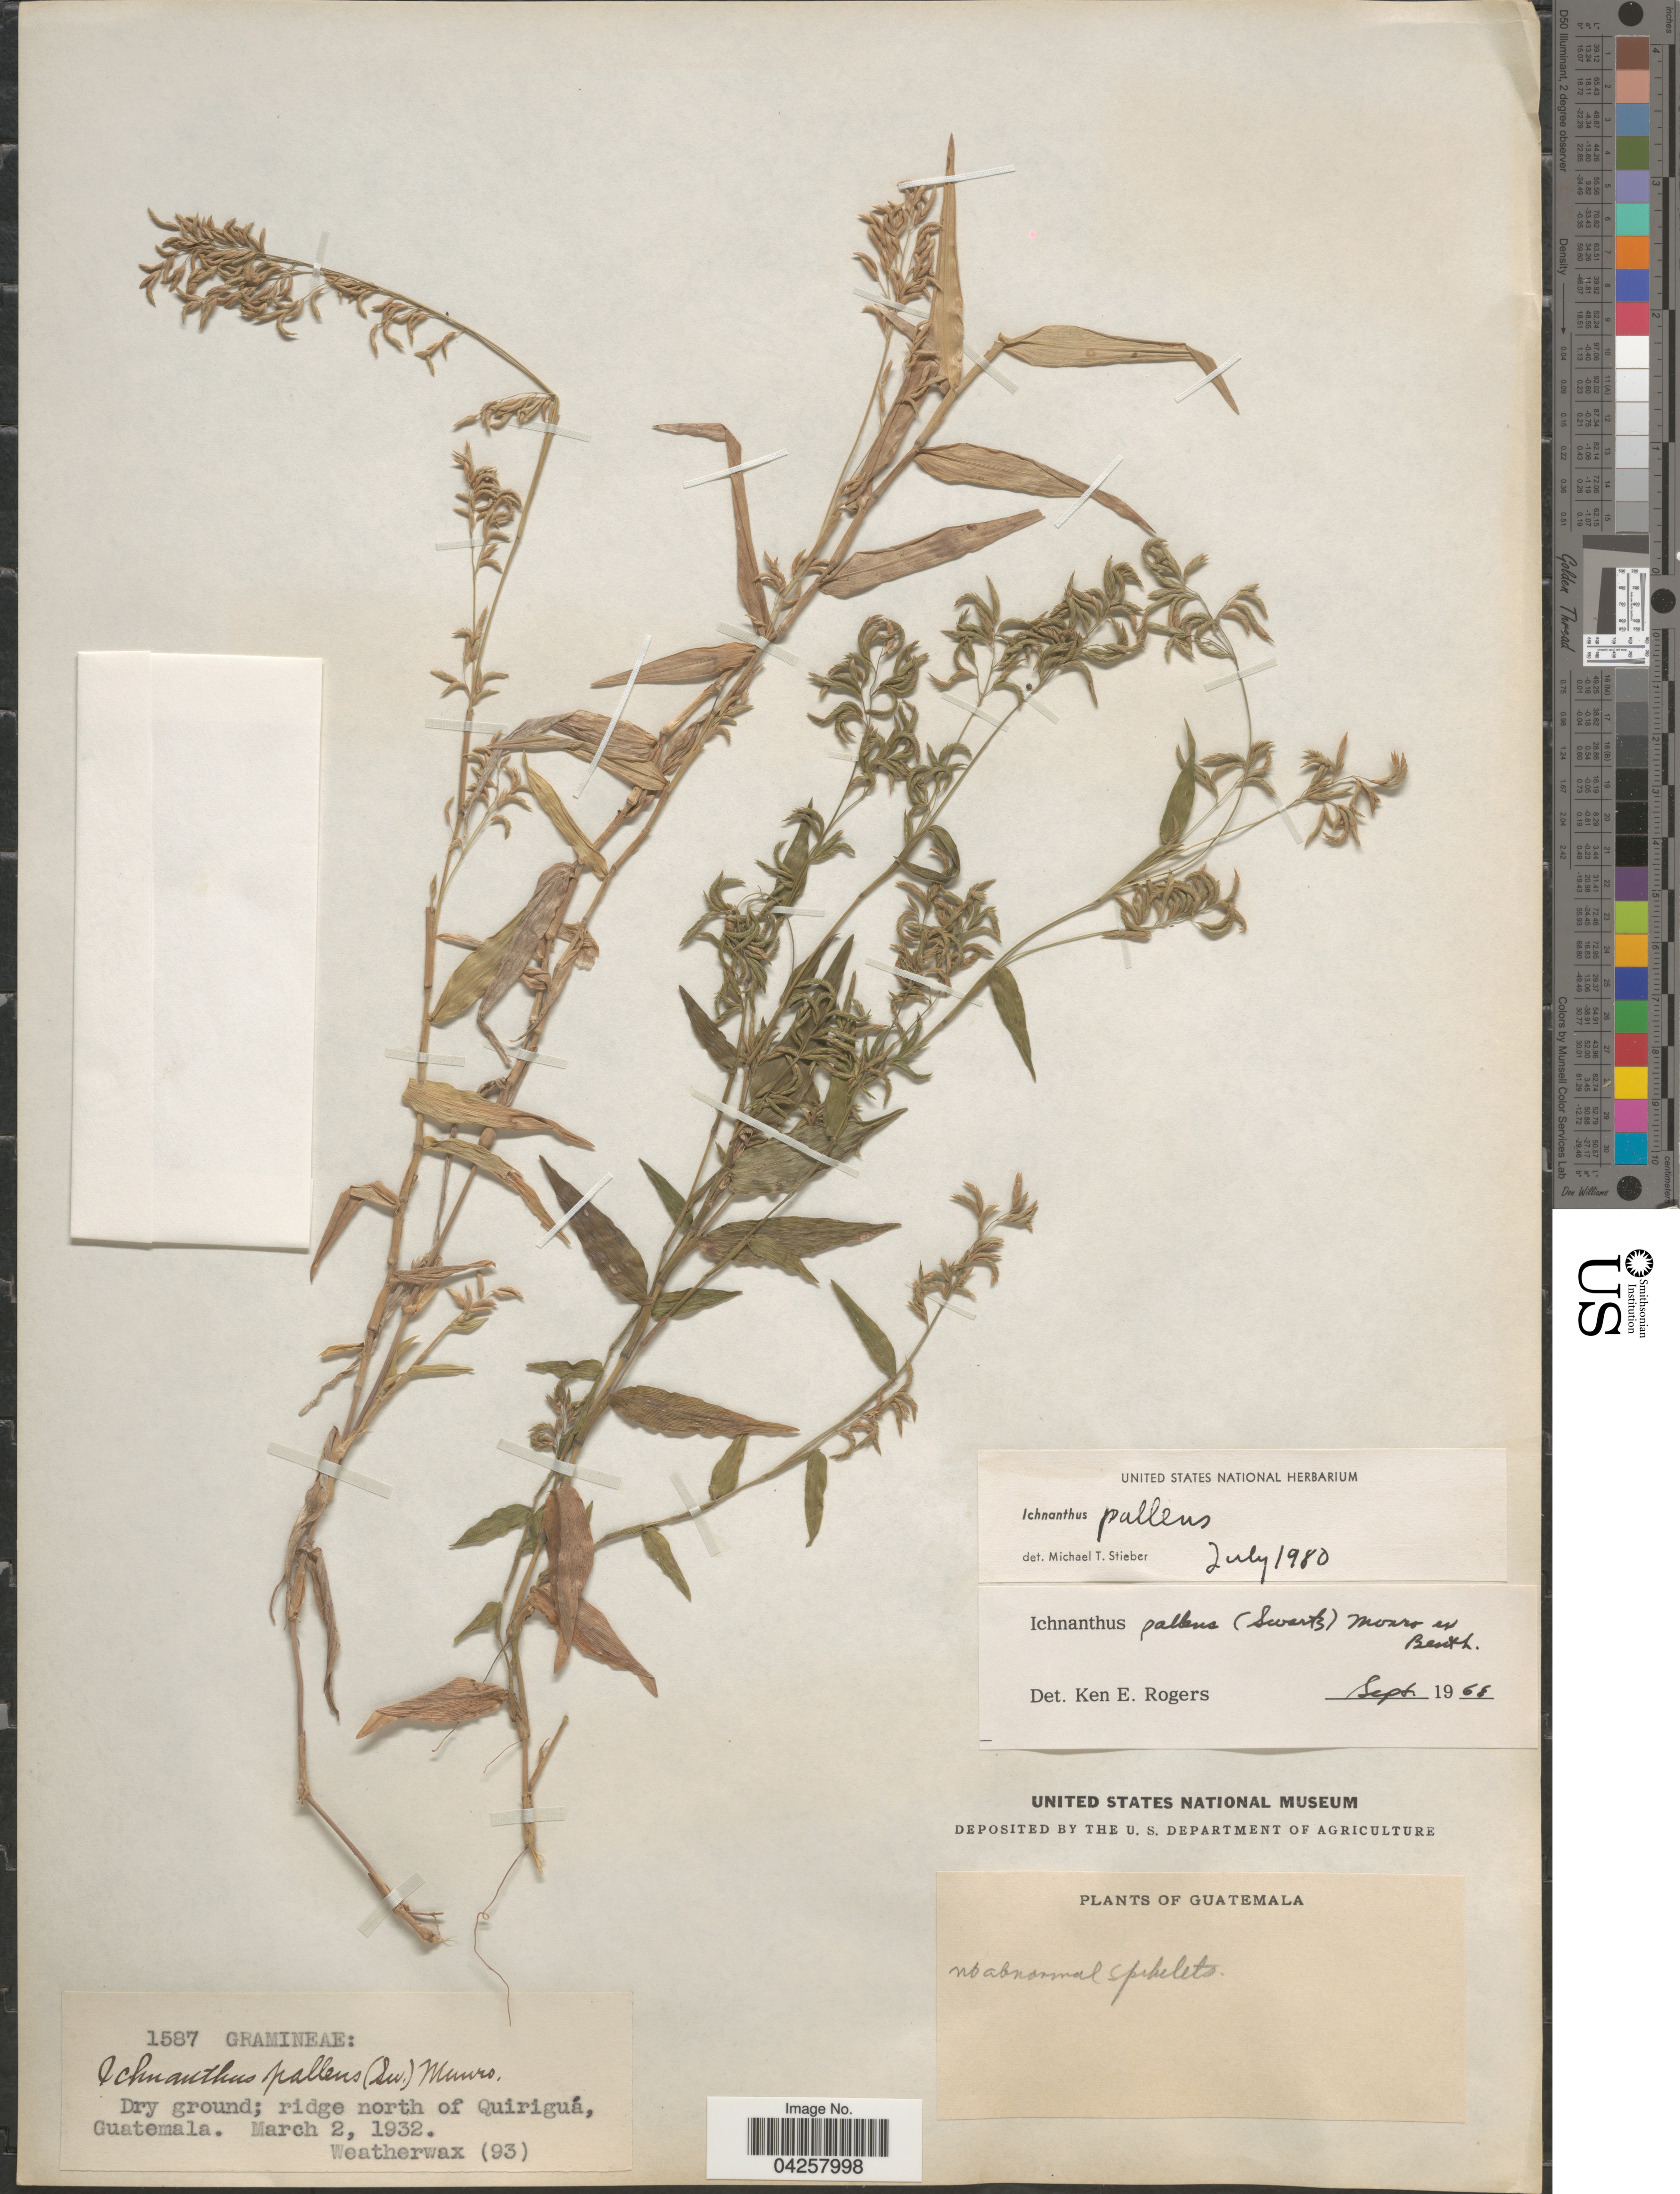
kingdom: Plantae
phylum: Tracheophyta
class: Liliopsida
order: Poales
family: Poaceae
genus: Ichnanthus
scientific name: Ichnanthus pallens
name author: (Sw.) Munro ex Benth.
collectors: -. Weatherwax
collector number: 93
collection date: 1932-03-02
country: Guatemala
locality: Ridge north of Quiriguá.